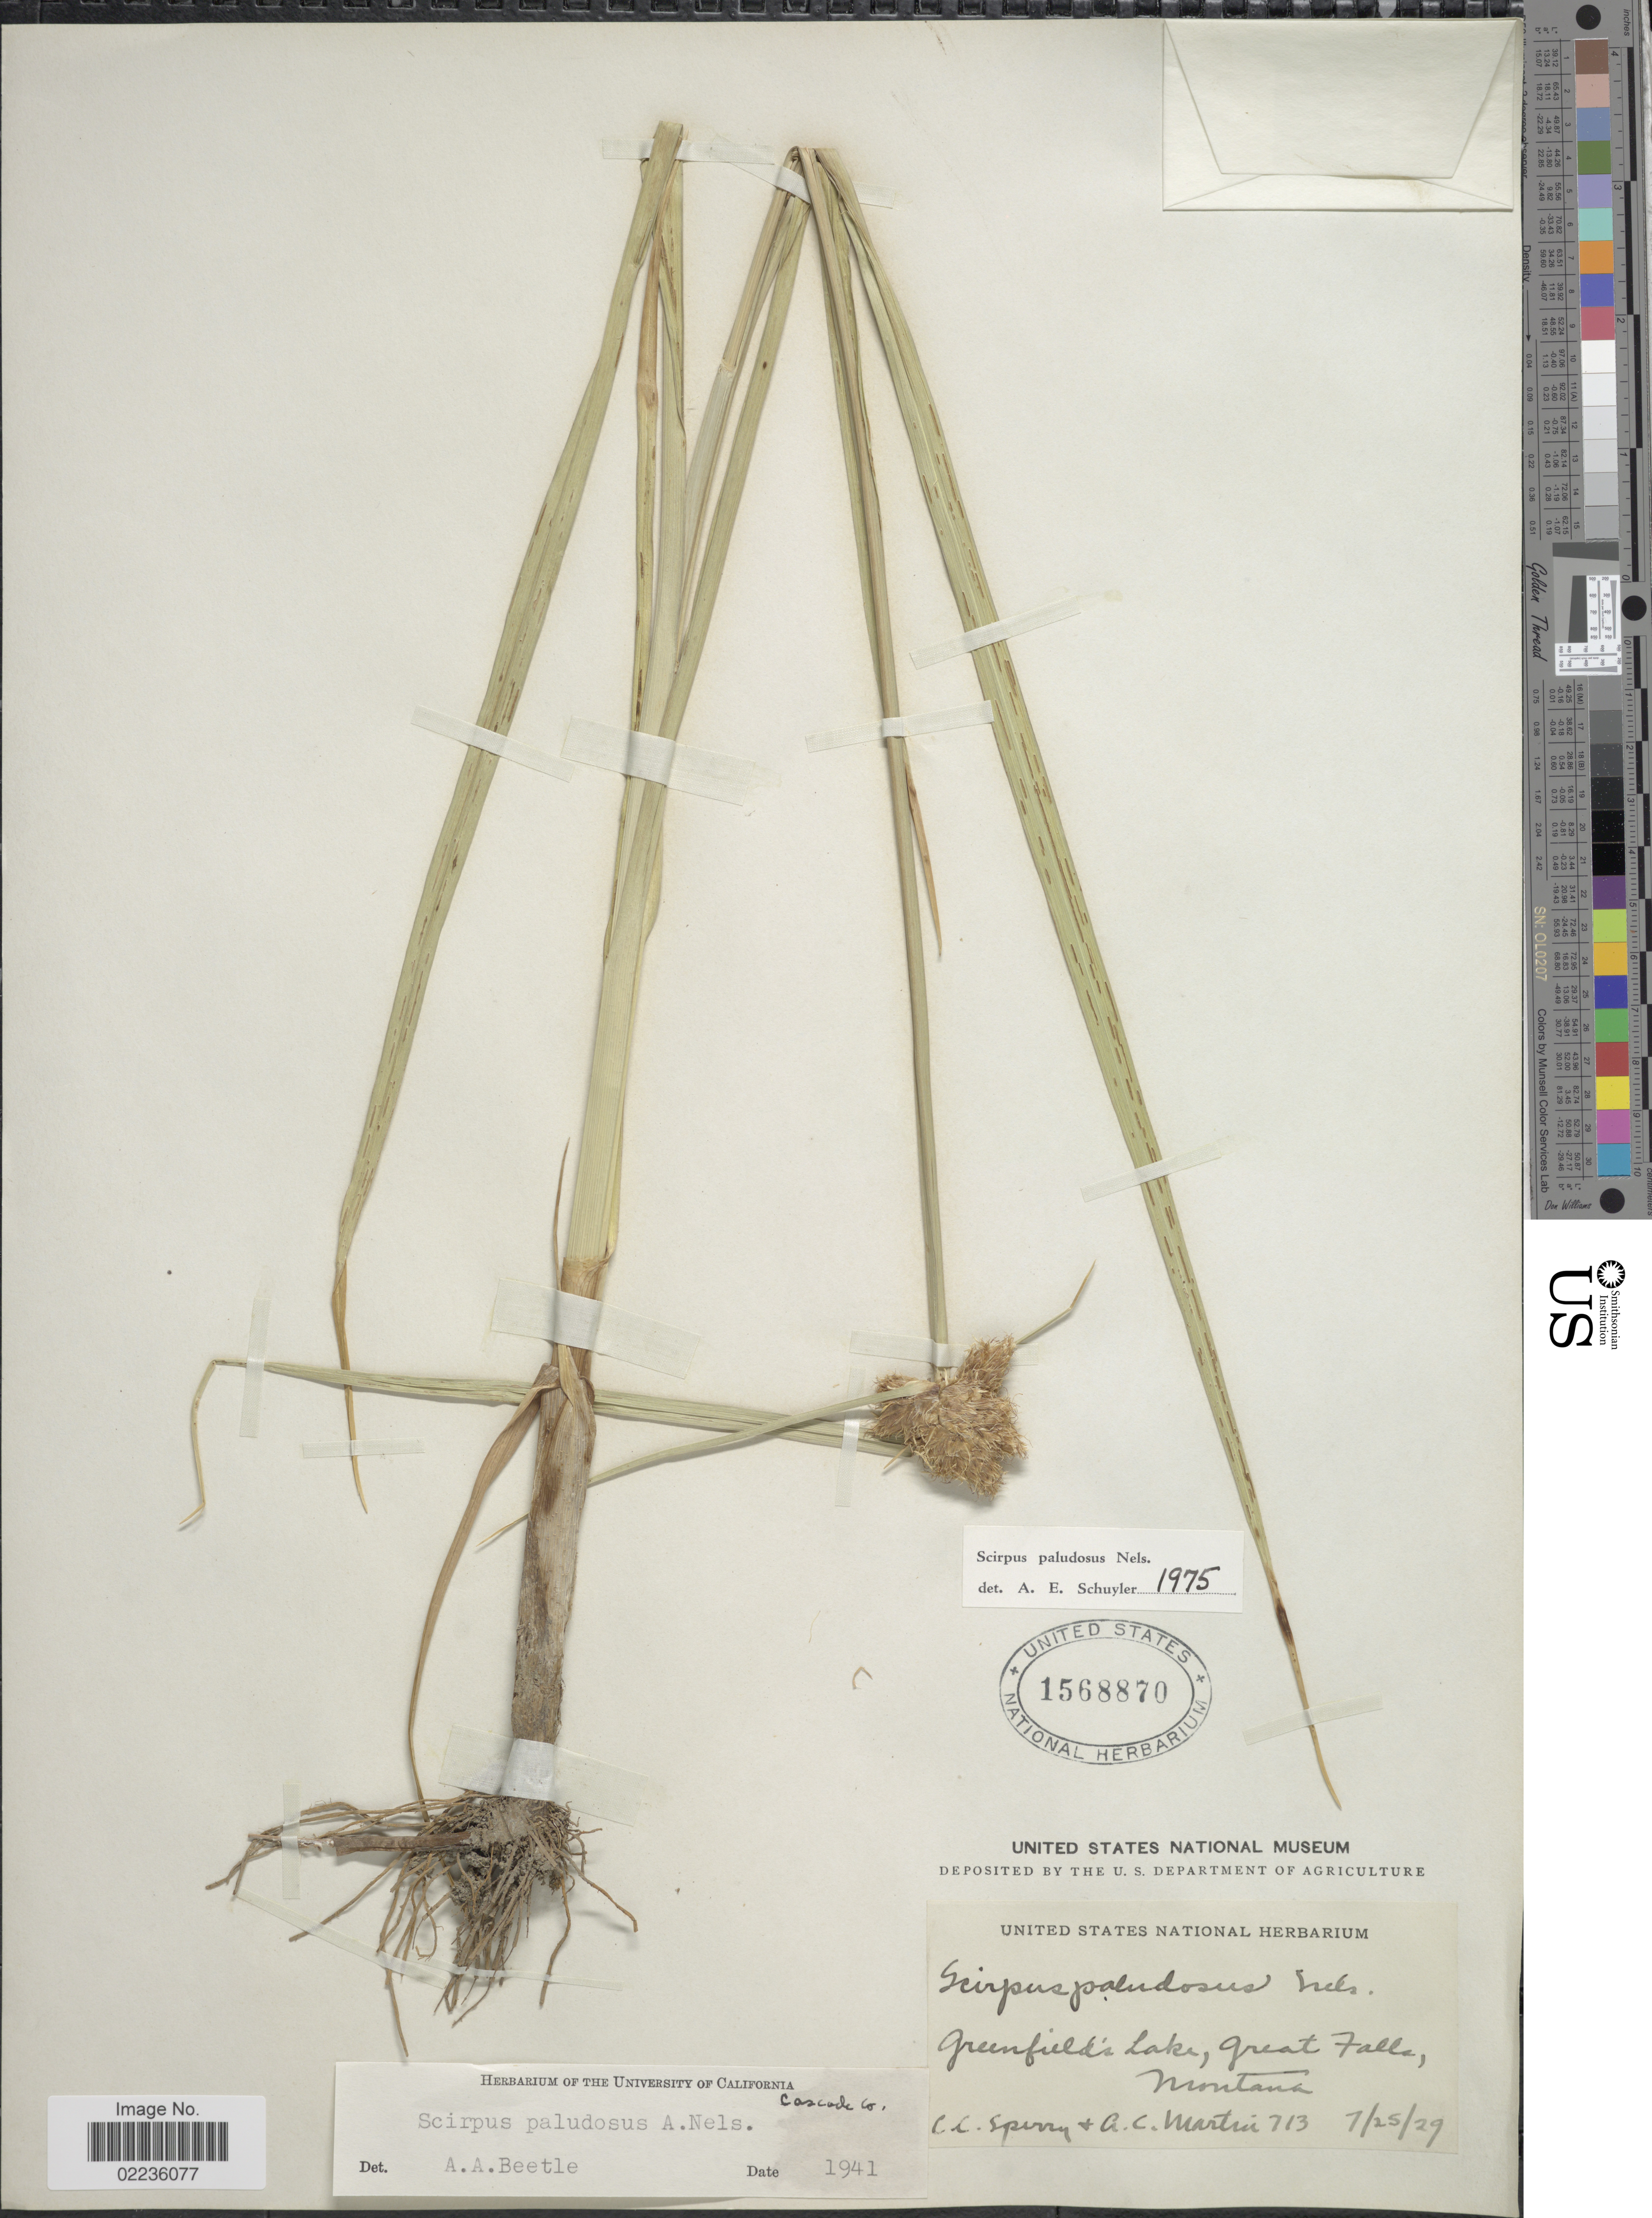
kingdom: Plantae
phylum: Tracheophyta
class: Liliopsida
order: Poales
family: Cyperaceae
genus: Bolboschoenus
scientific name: Bolboschoenus maritimus subsp. paludosus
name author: (A. Nelson) T. Koyama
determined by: Strong, M. T., (US), Smithsonian Institution - National Museum of Natural History (UNITED STATES)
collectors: C. C. Sperry & A. C. Martin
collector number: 713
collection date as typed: Transcribed d/m/y: 25/7/29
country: United States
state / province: Montana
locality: Greenfield's Lake, Great Falls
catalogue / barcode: US 1568870